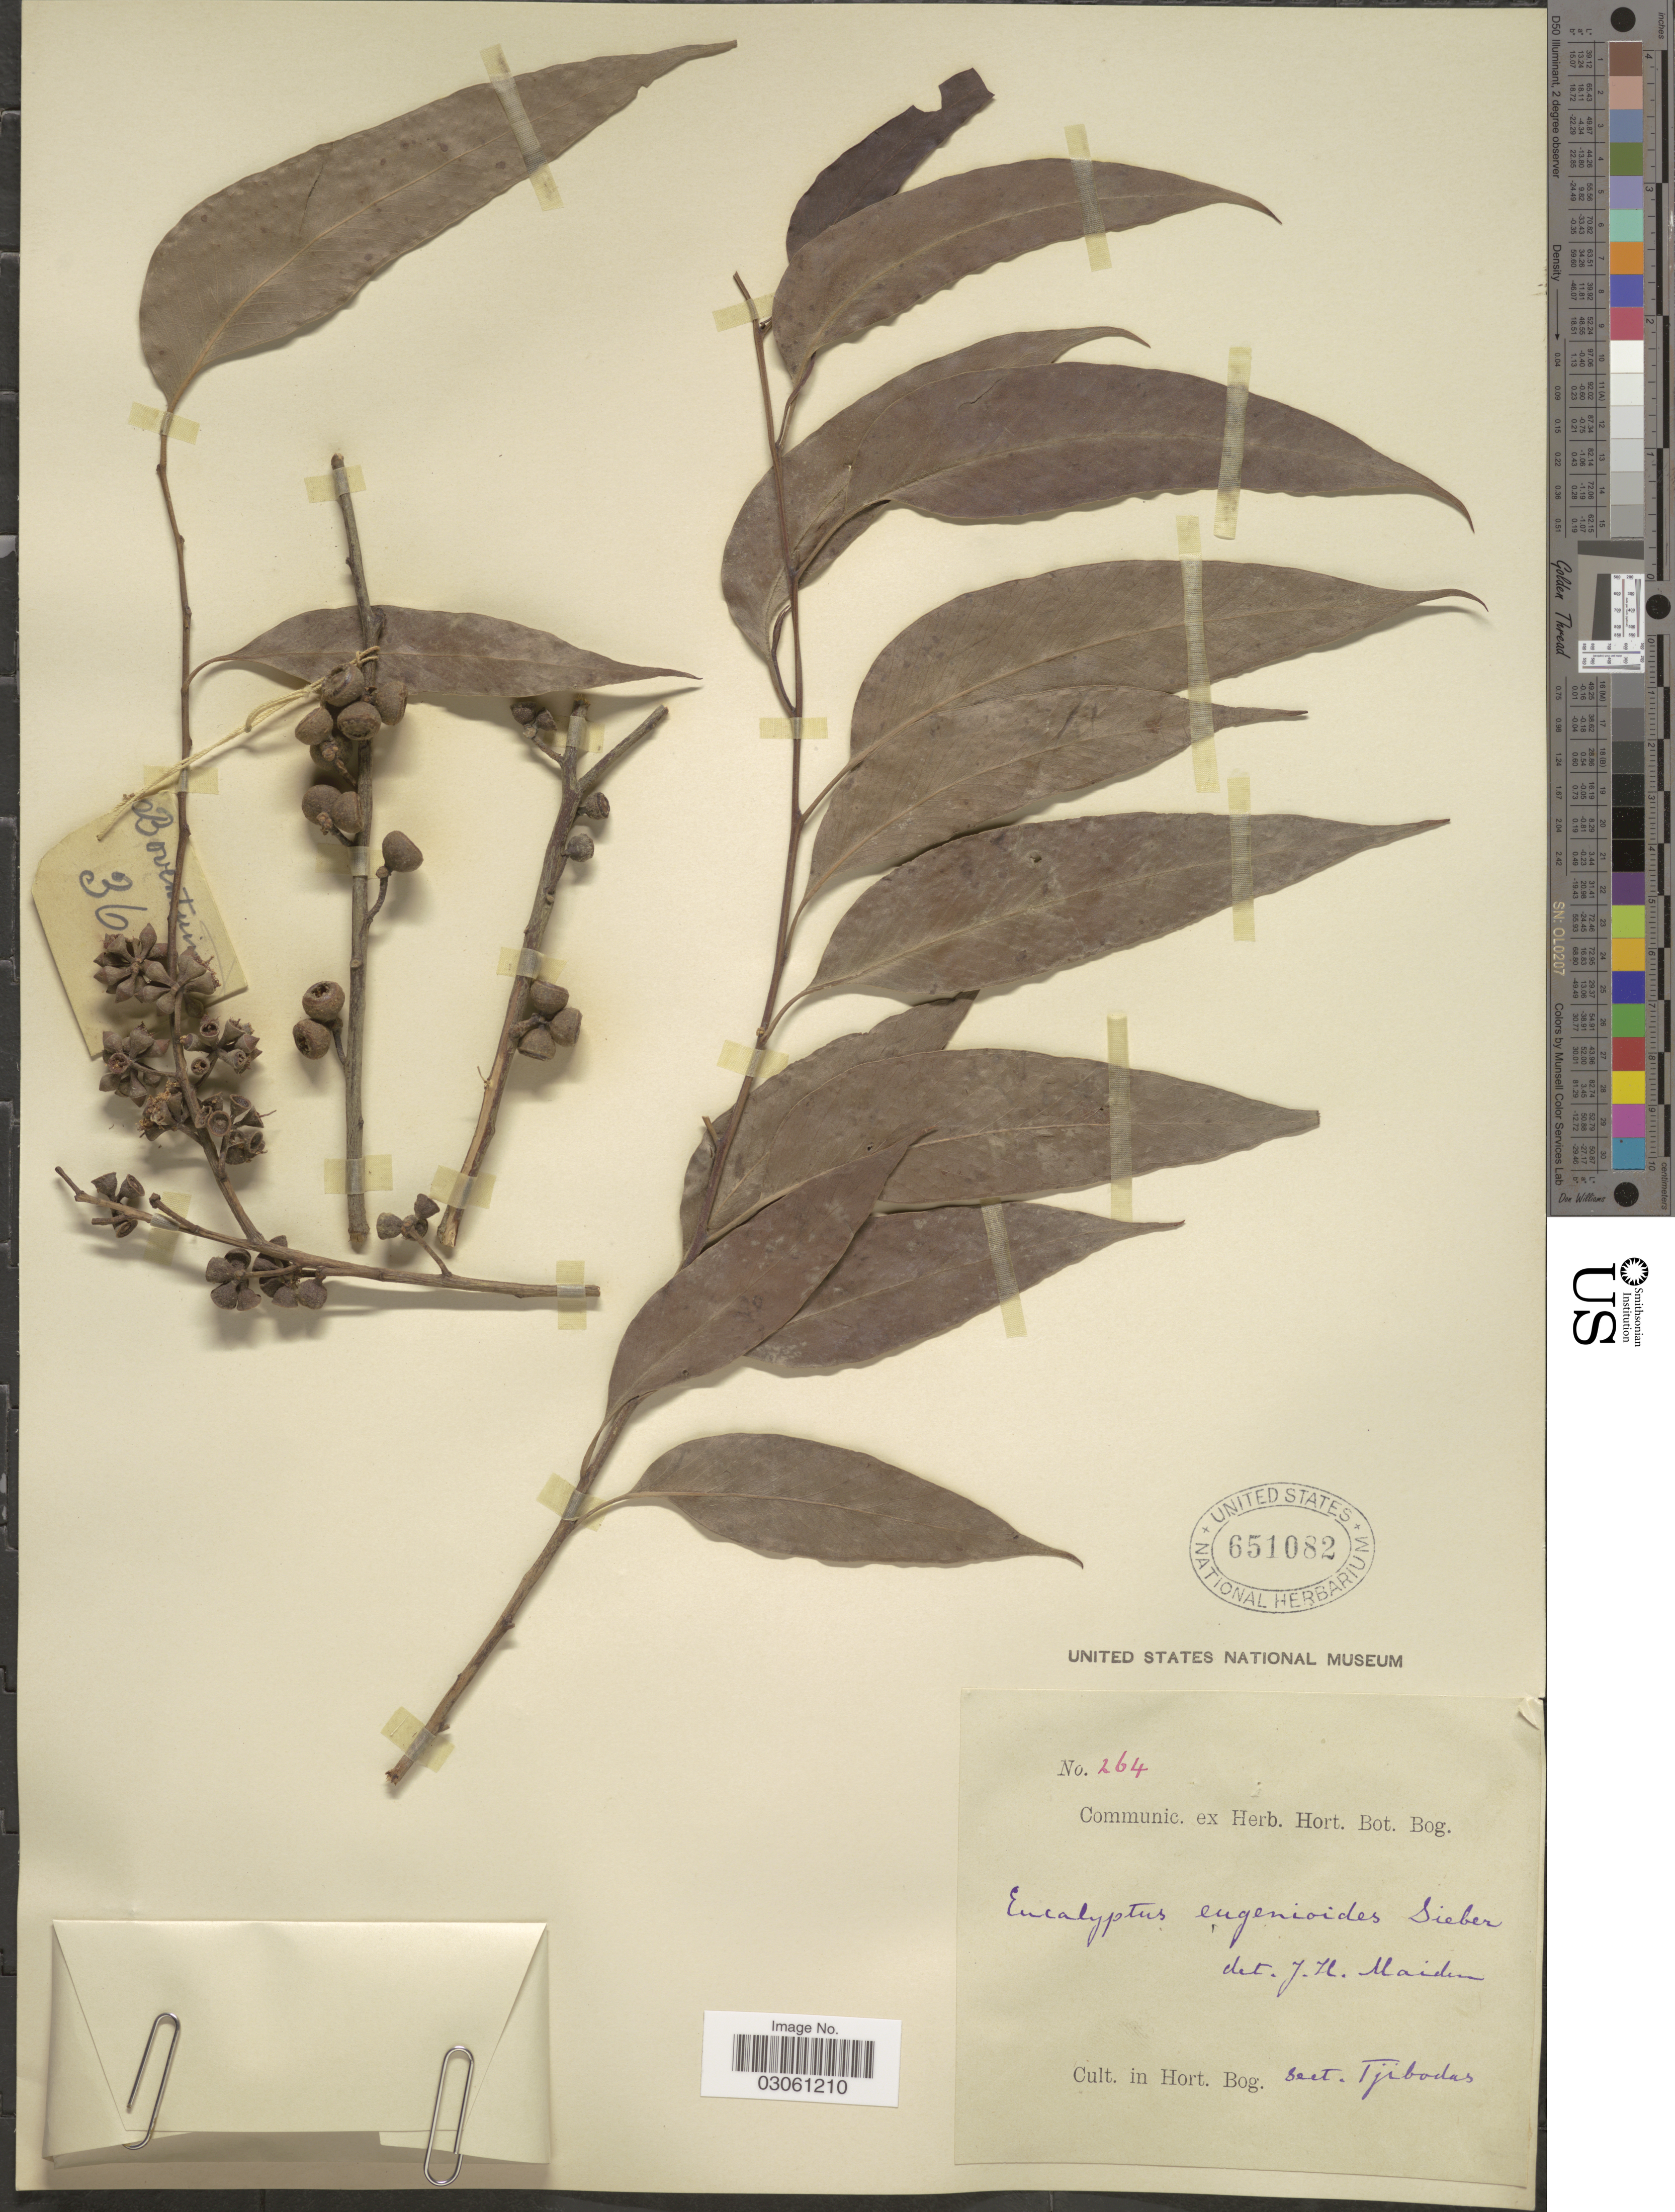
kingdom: Plantae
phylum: Tracheophyta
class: Magnoliopsida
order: Myrtales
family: Myrtaceae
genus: Eucalyptus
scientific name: Eucalyptus eugenioides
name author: Siebert ex Spreng.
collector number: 264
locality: Cult. in Hort. Bog., sect. Tjibodas.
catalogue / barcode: US 651082